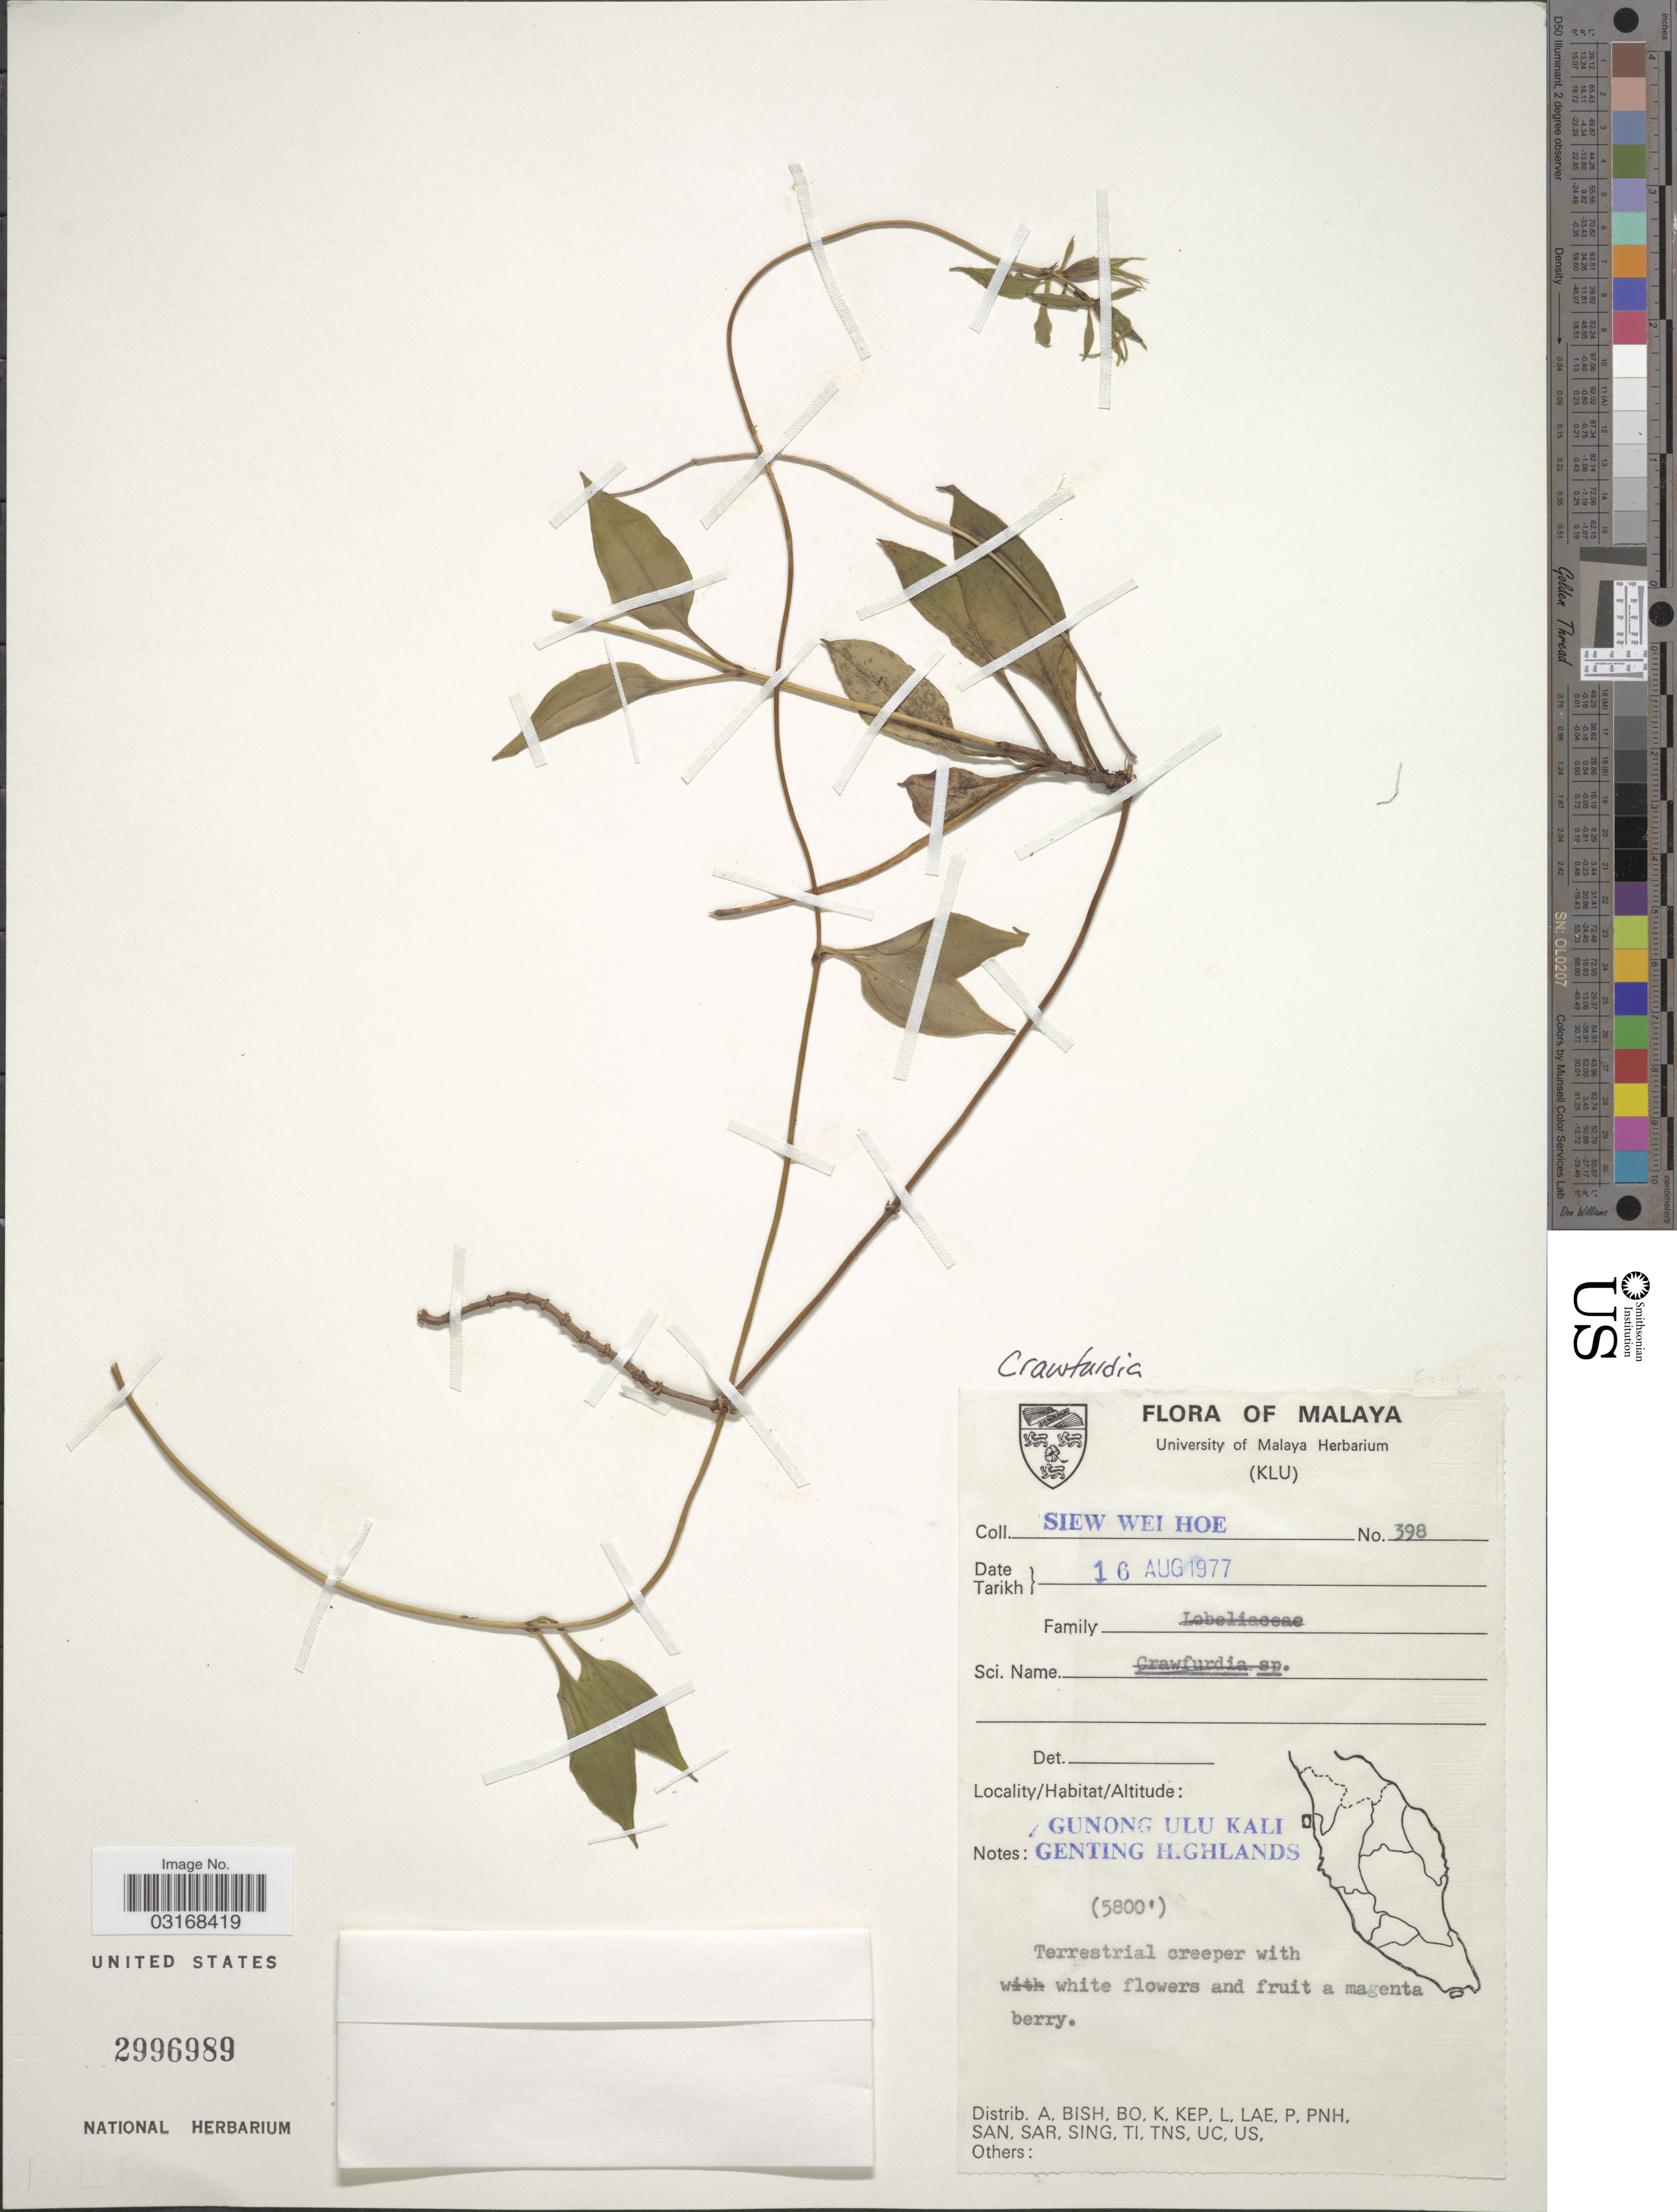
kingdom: Plantae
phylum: Tracheophyta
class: Magnoliopsida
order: Gentianales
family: Gentianaceae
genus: Crawfurdia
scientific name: Crawfurdia sp.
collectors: W. H. Siew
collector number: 398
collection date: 1977-08-16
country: Malaysia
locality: Malaya. Gunong Ulu Kali. Genting Highlands.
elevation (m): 1768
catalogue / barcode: US 2996989